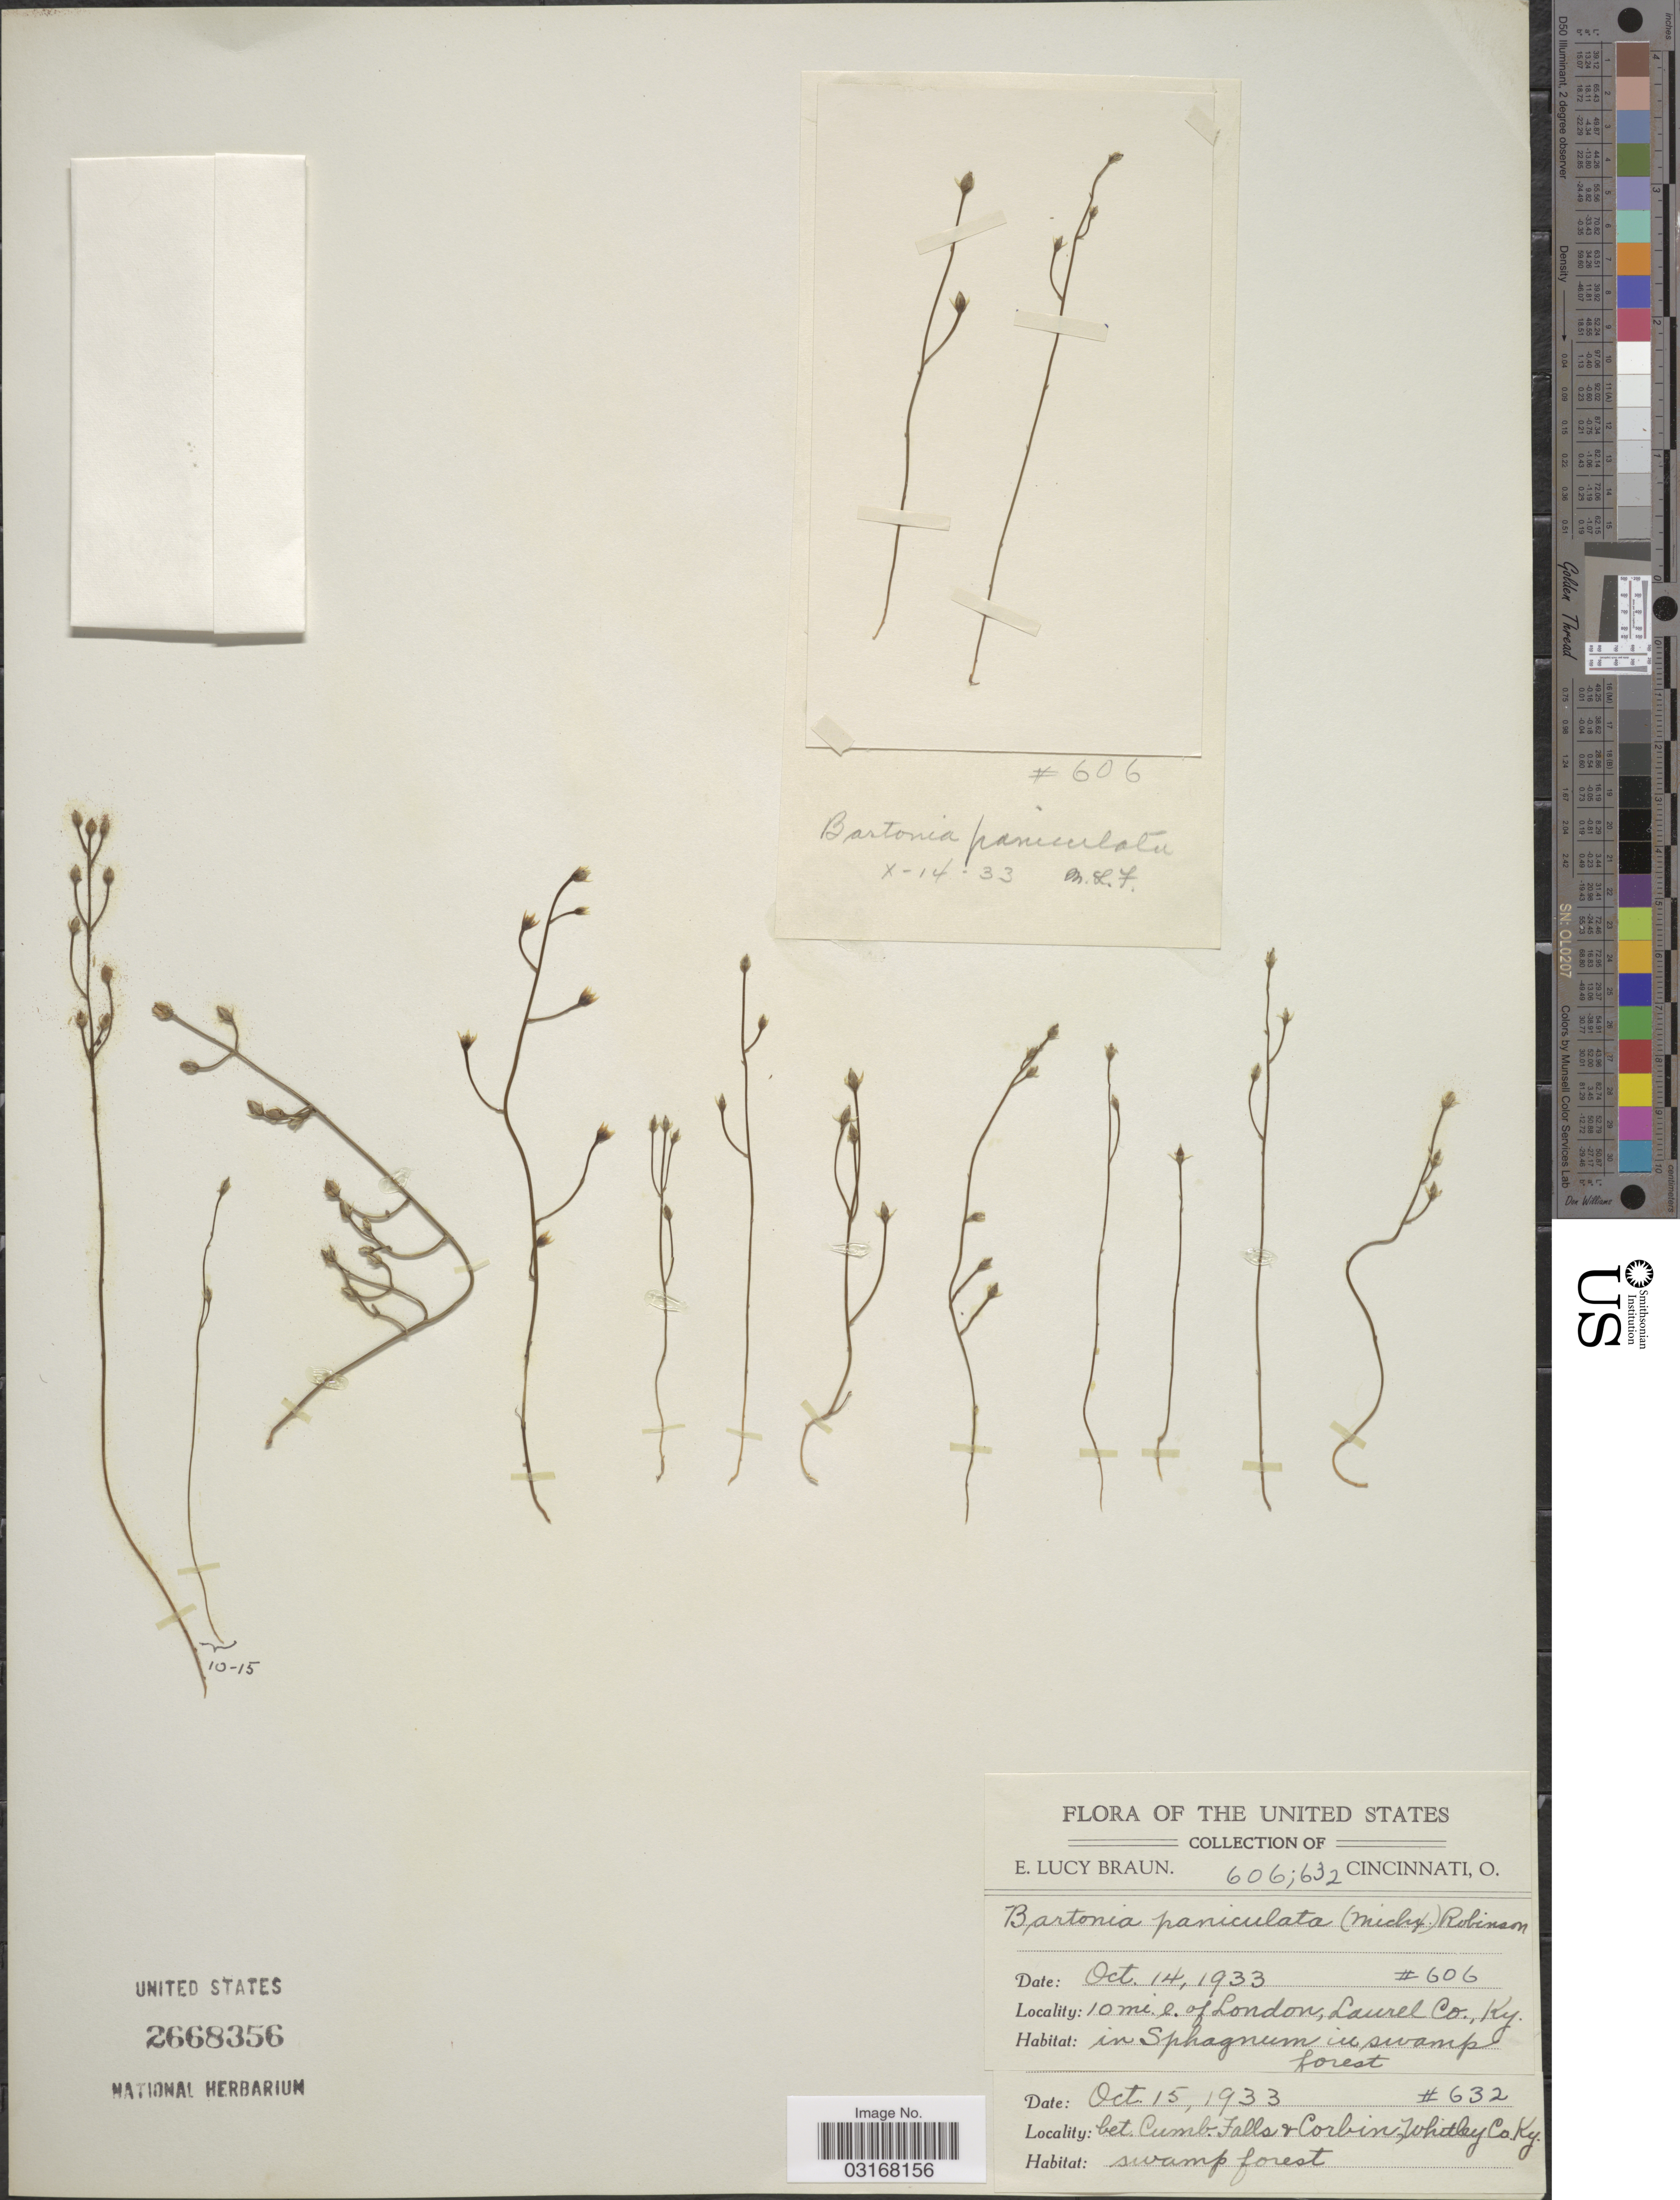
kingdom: Plantae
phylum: Tracheophyta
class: Magnoliopsida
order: Gentianales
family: Gentianaceae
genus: Bartonia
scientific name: Bartonia paniculata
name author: (Michx.) Muhl.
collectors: E. Braun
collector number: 606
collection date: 1933-10-14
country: United States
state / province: Kentucky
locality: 10 mi. e. of London, Laurel Co., Ky.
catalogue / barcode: US 2668356